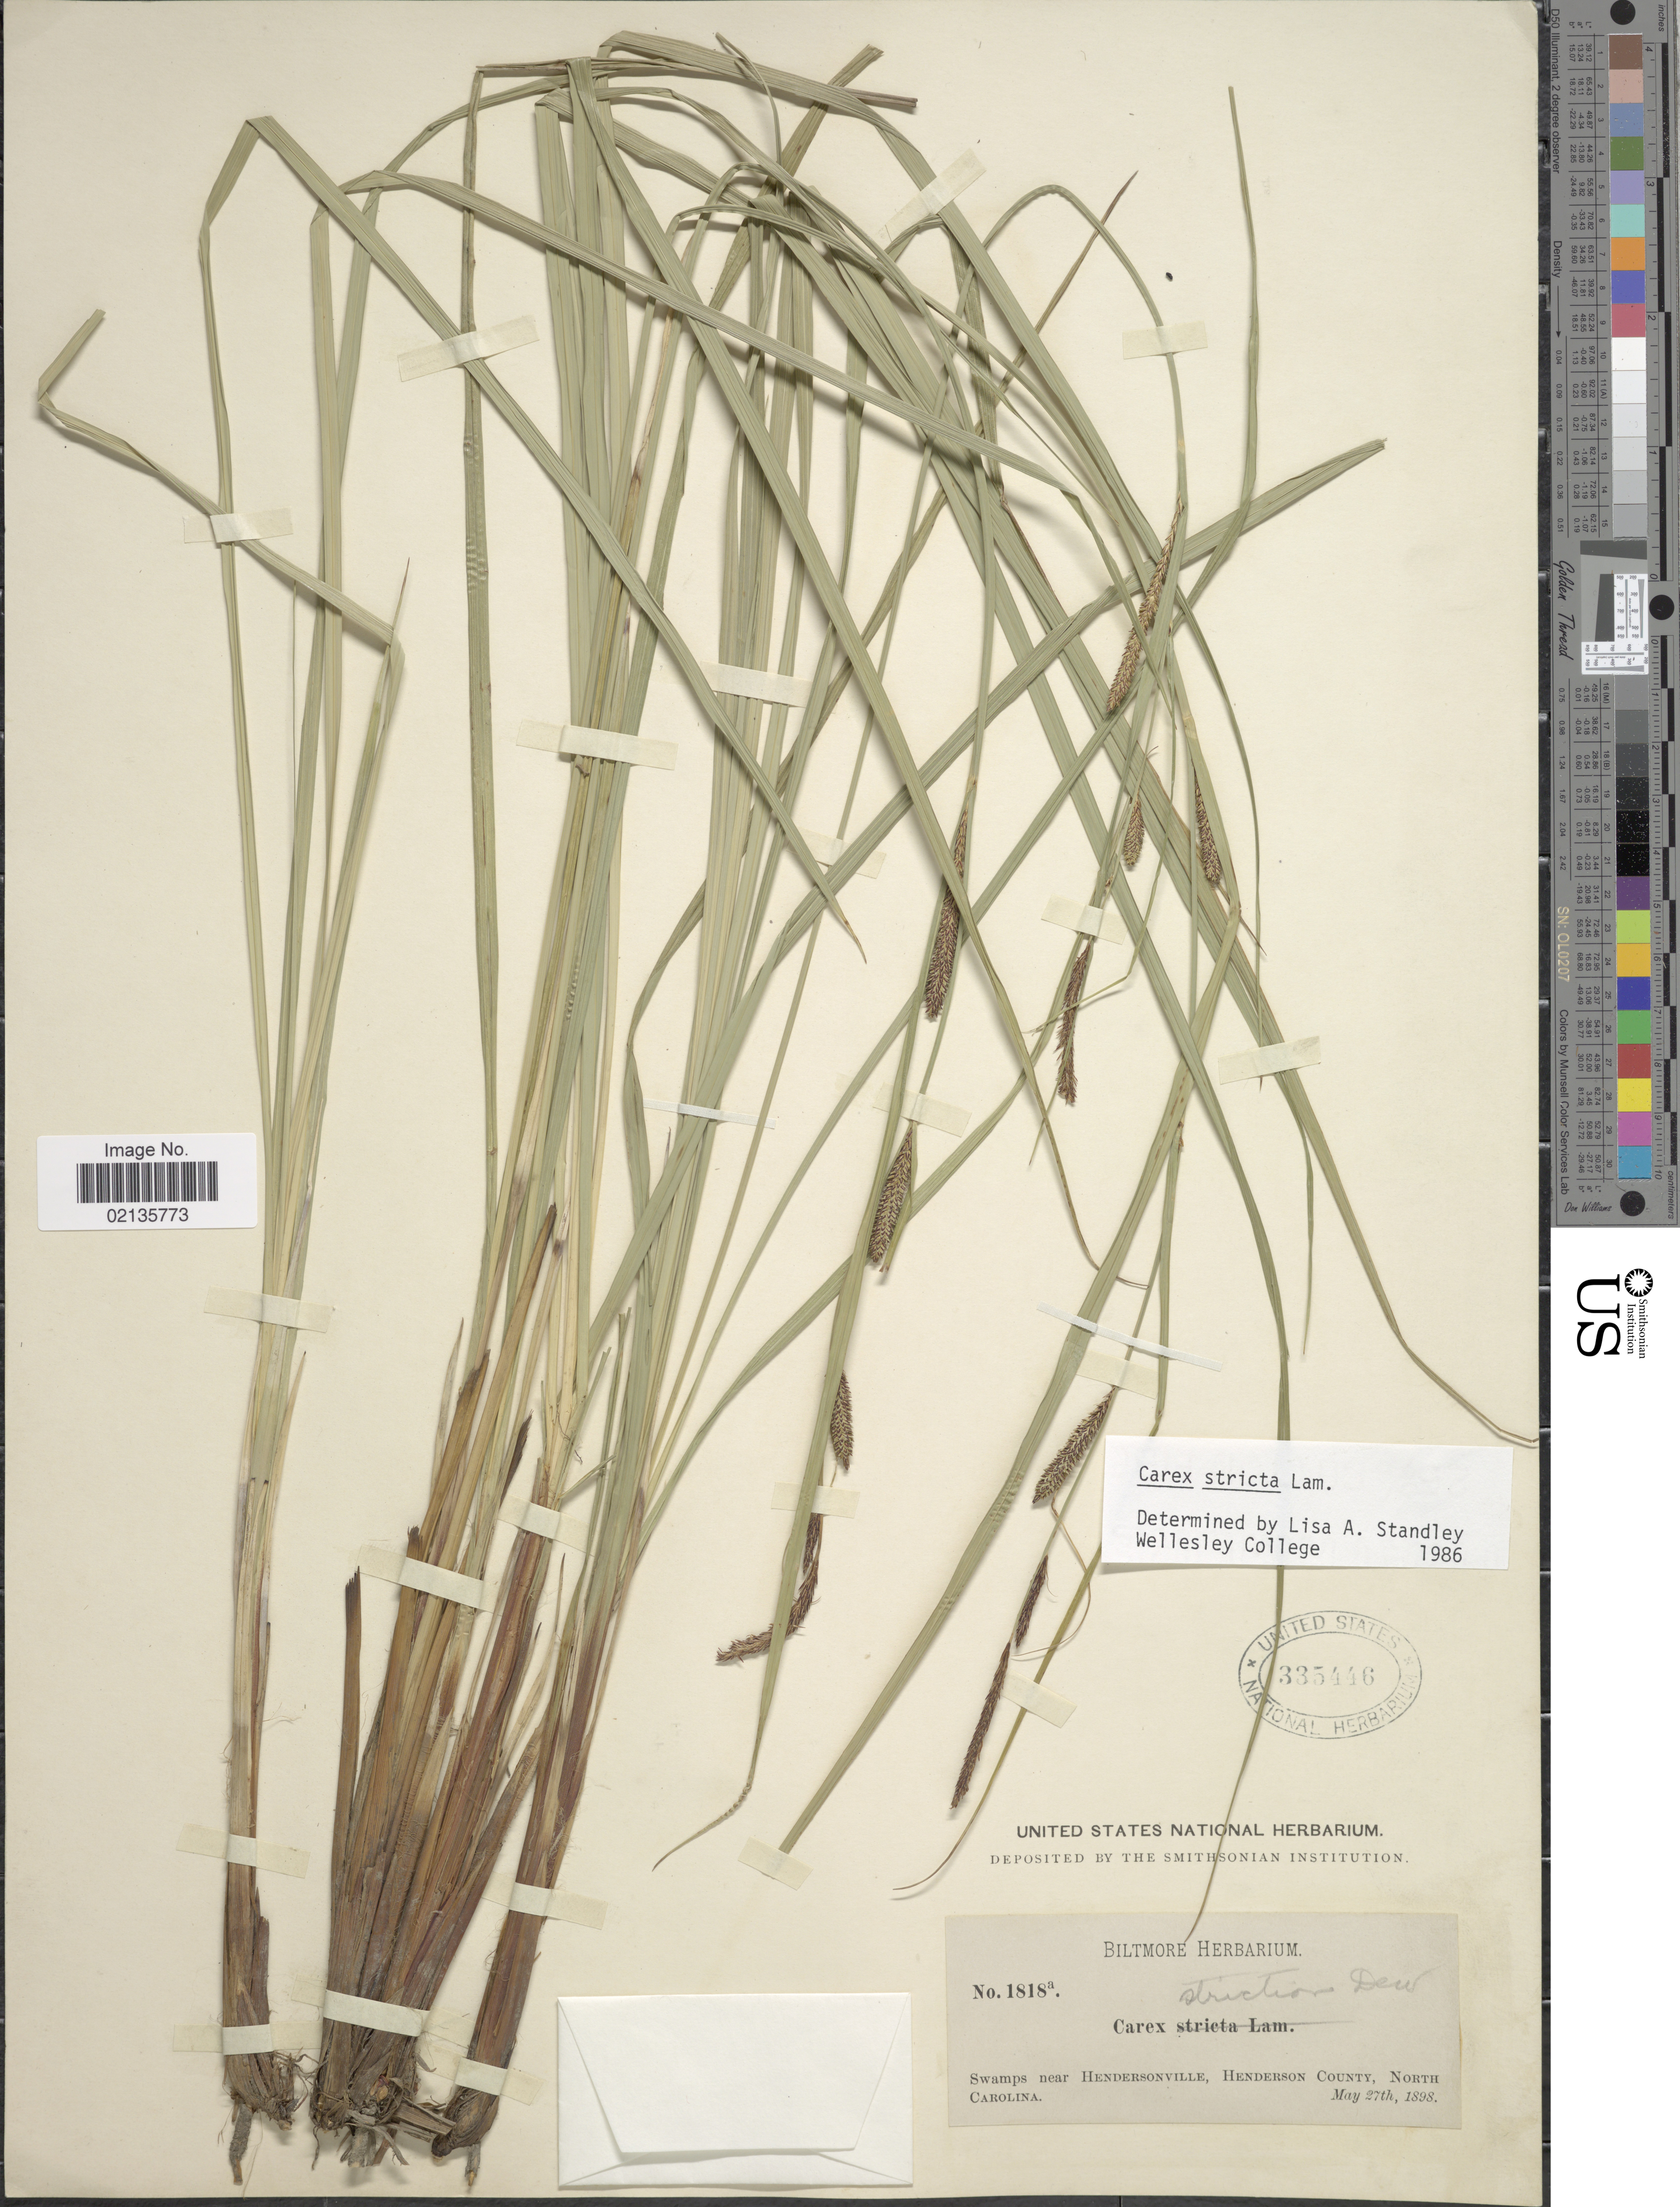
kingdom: Plantae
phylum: Tracheophyta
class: Liliopsida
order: Poales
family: Cyperaceae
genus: Carex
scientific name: Carex stricta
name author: Lam.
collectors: ex herb. Biltmore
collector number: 1818a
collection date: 1898-05-27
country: United States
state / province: North Carolina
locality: Swamps near Hendersonville, Henderson County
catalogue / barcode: US 335446